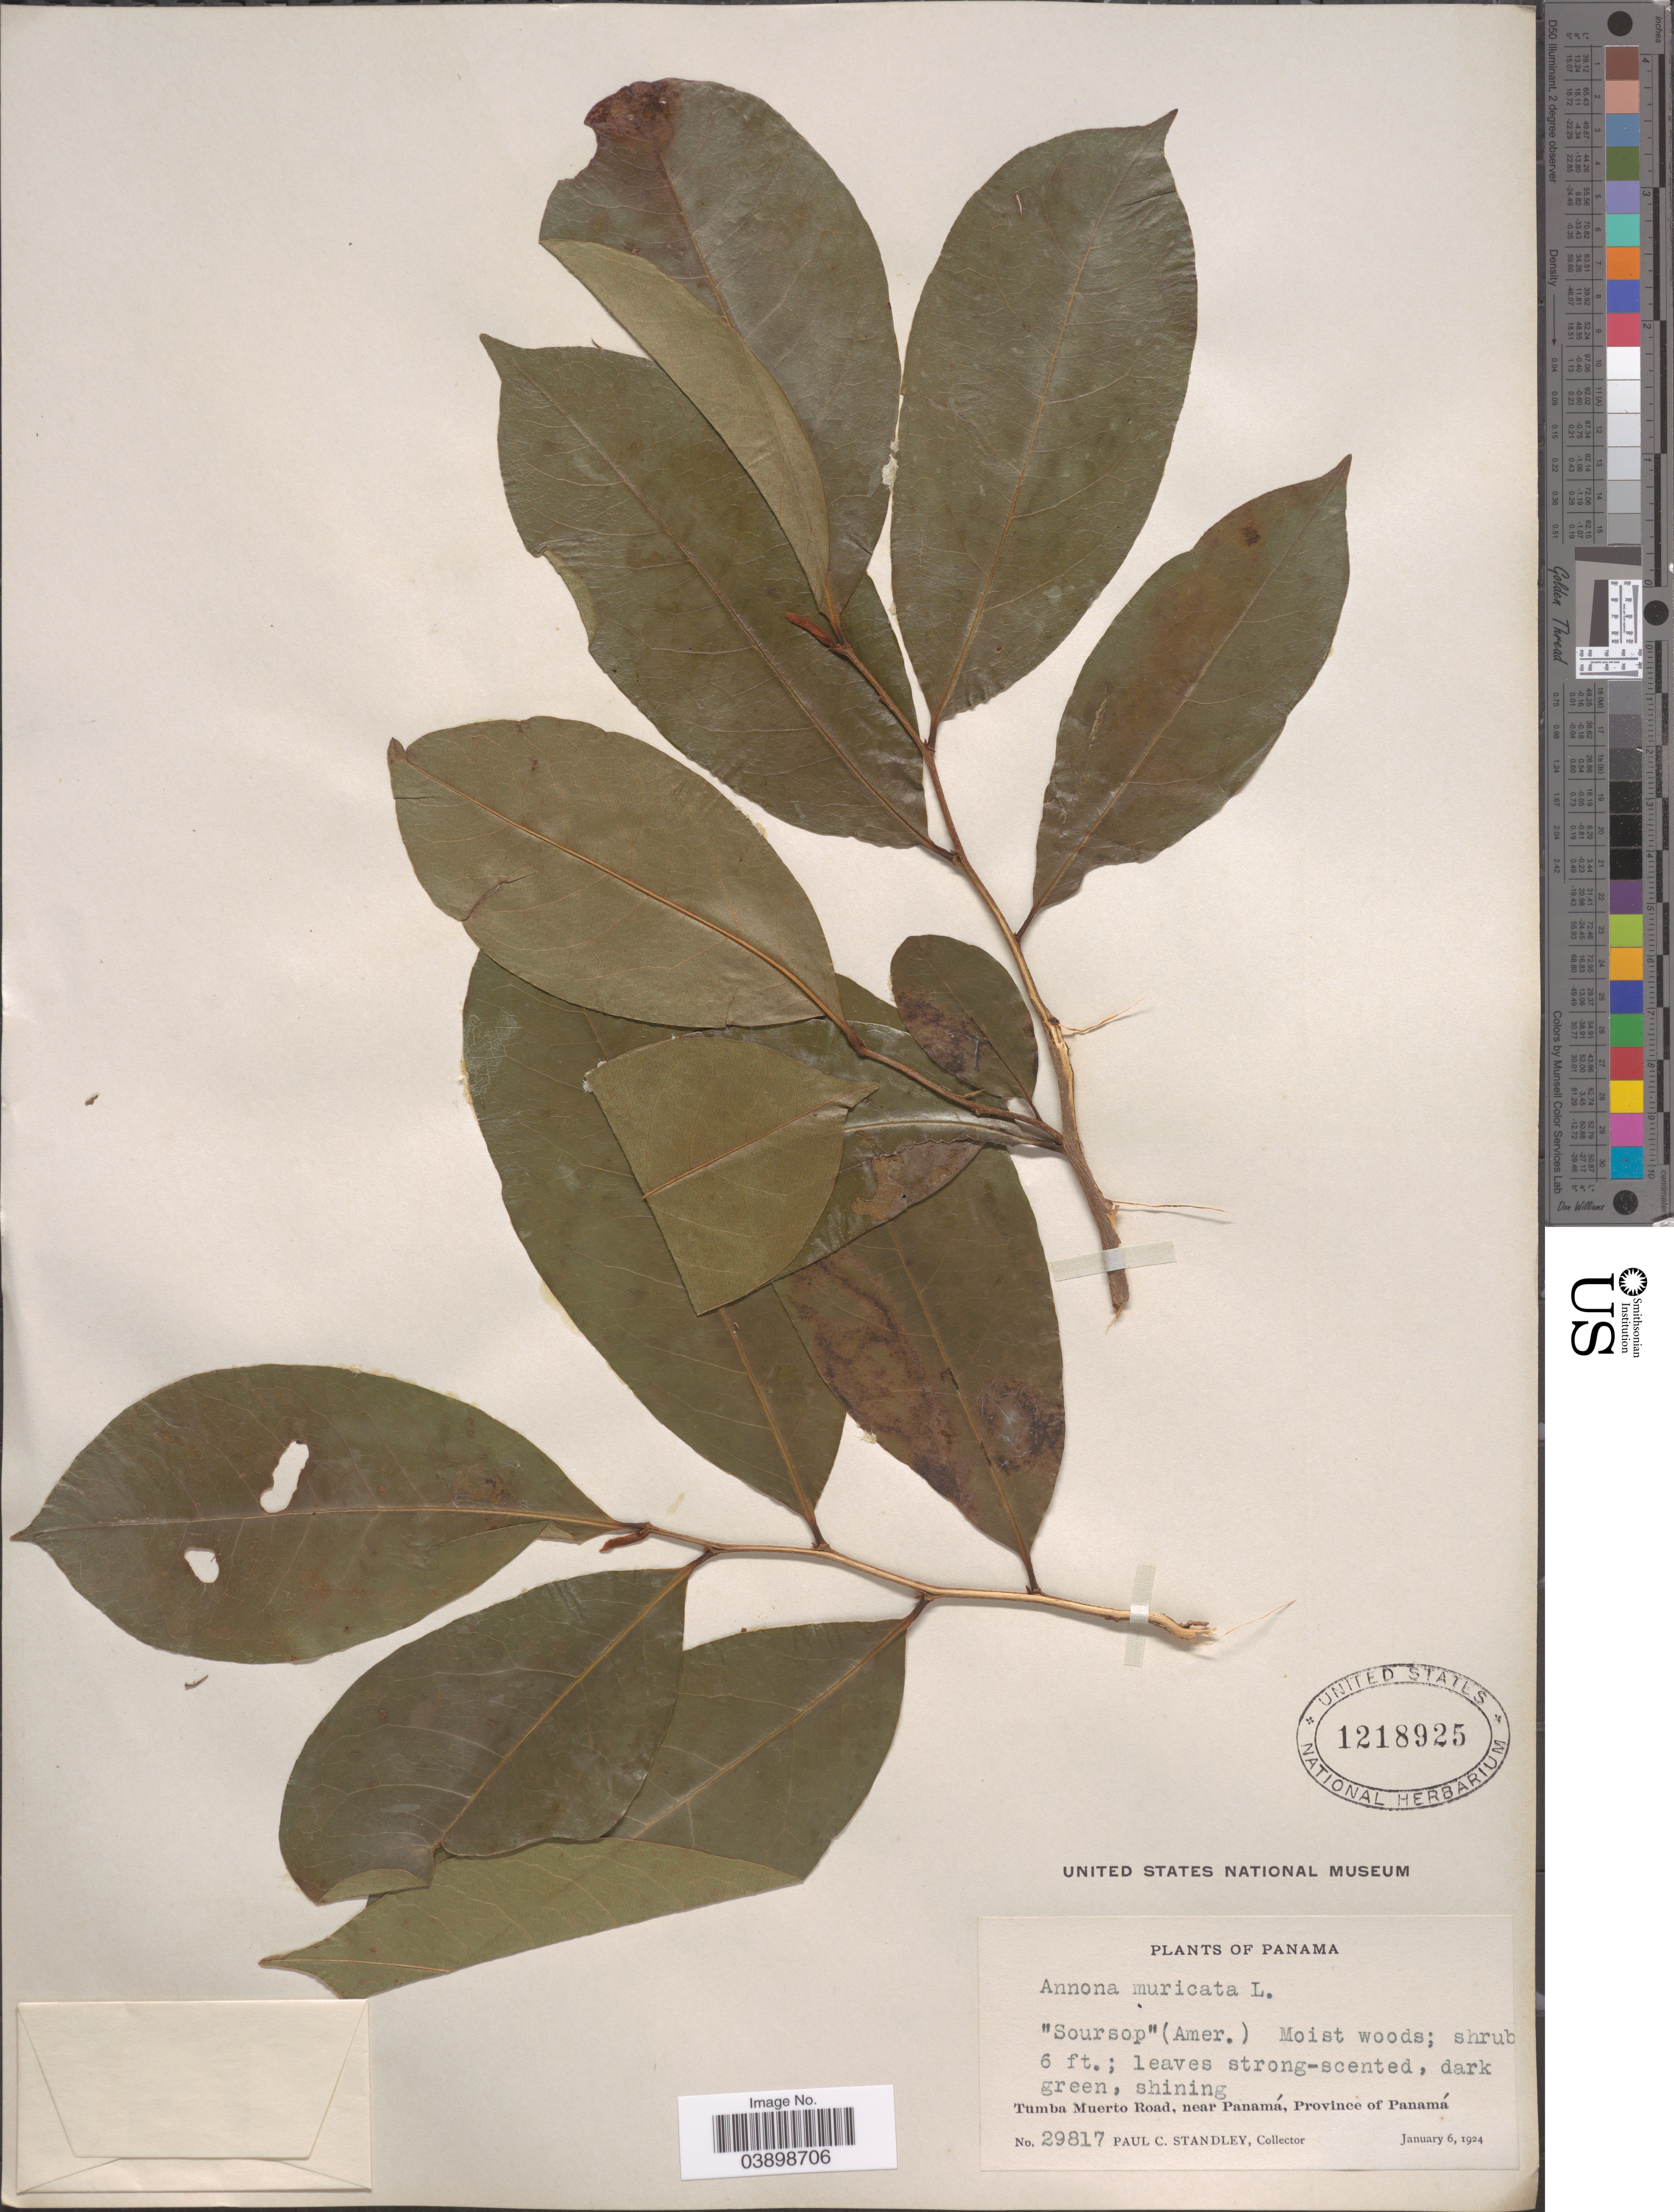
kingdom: Plantae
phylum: Tracheophyta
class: Magnoliopsida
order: Magnoliales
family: Annonaceae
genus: Annona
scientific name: Annona muricata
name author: L.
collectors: P. C. Standley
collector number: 29817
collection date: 1924-01-06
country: Panama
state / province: Panamá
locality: Tumba Muerto Road, near Panamá.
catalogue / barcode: US 1218925